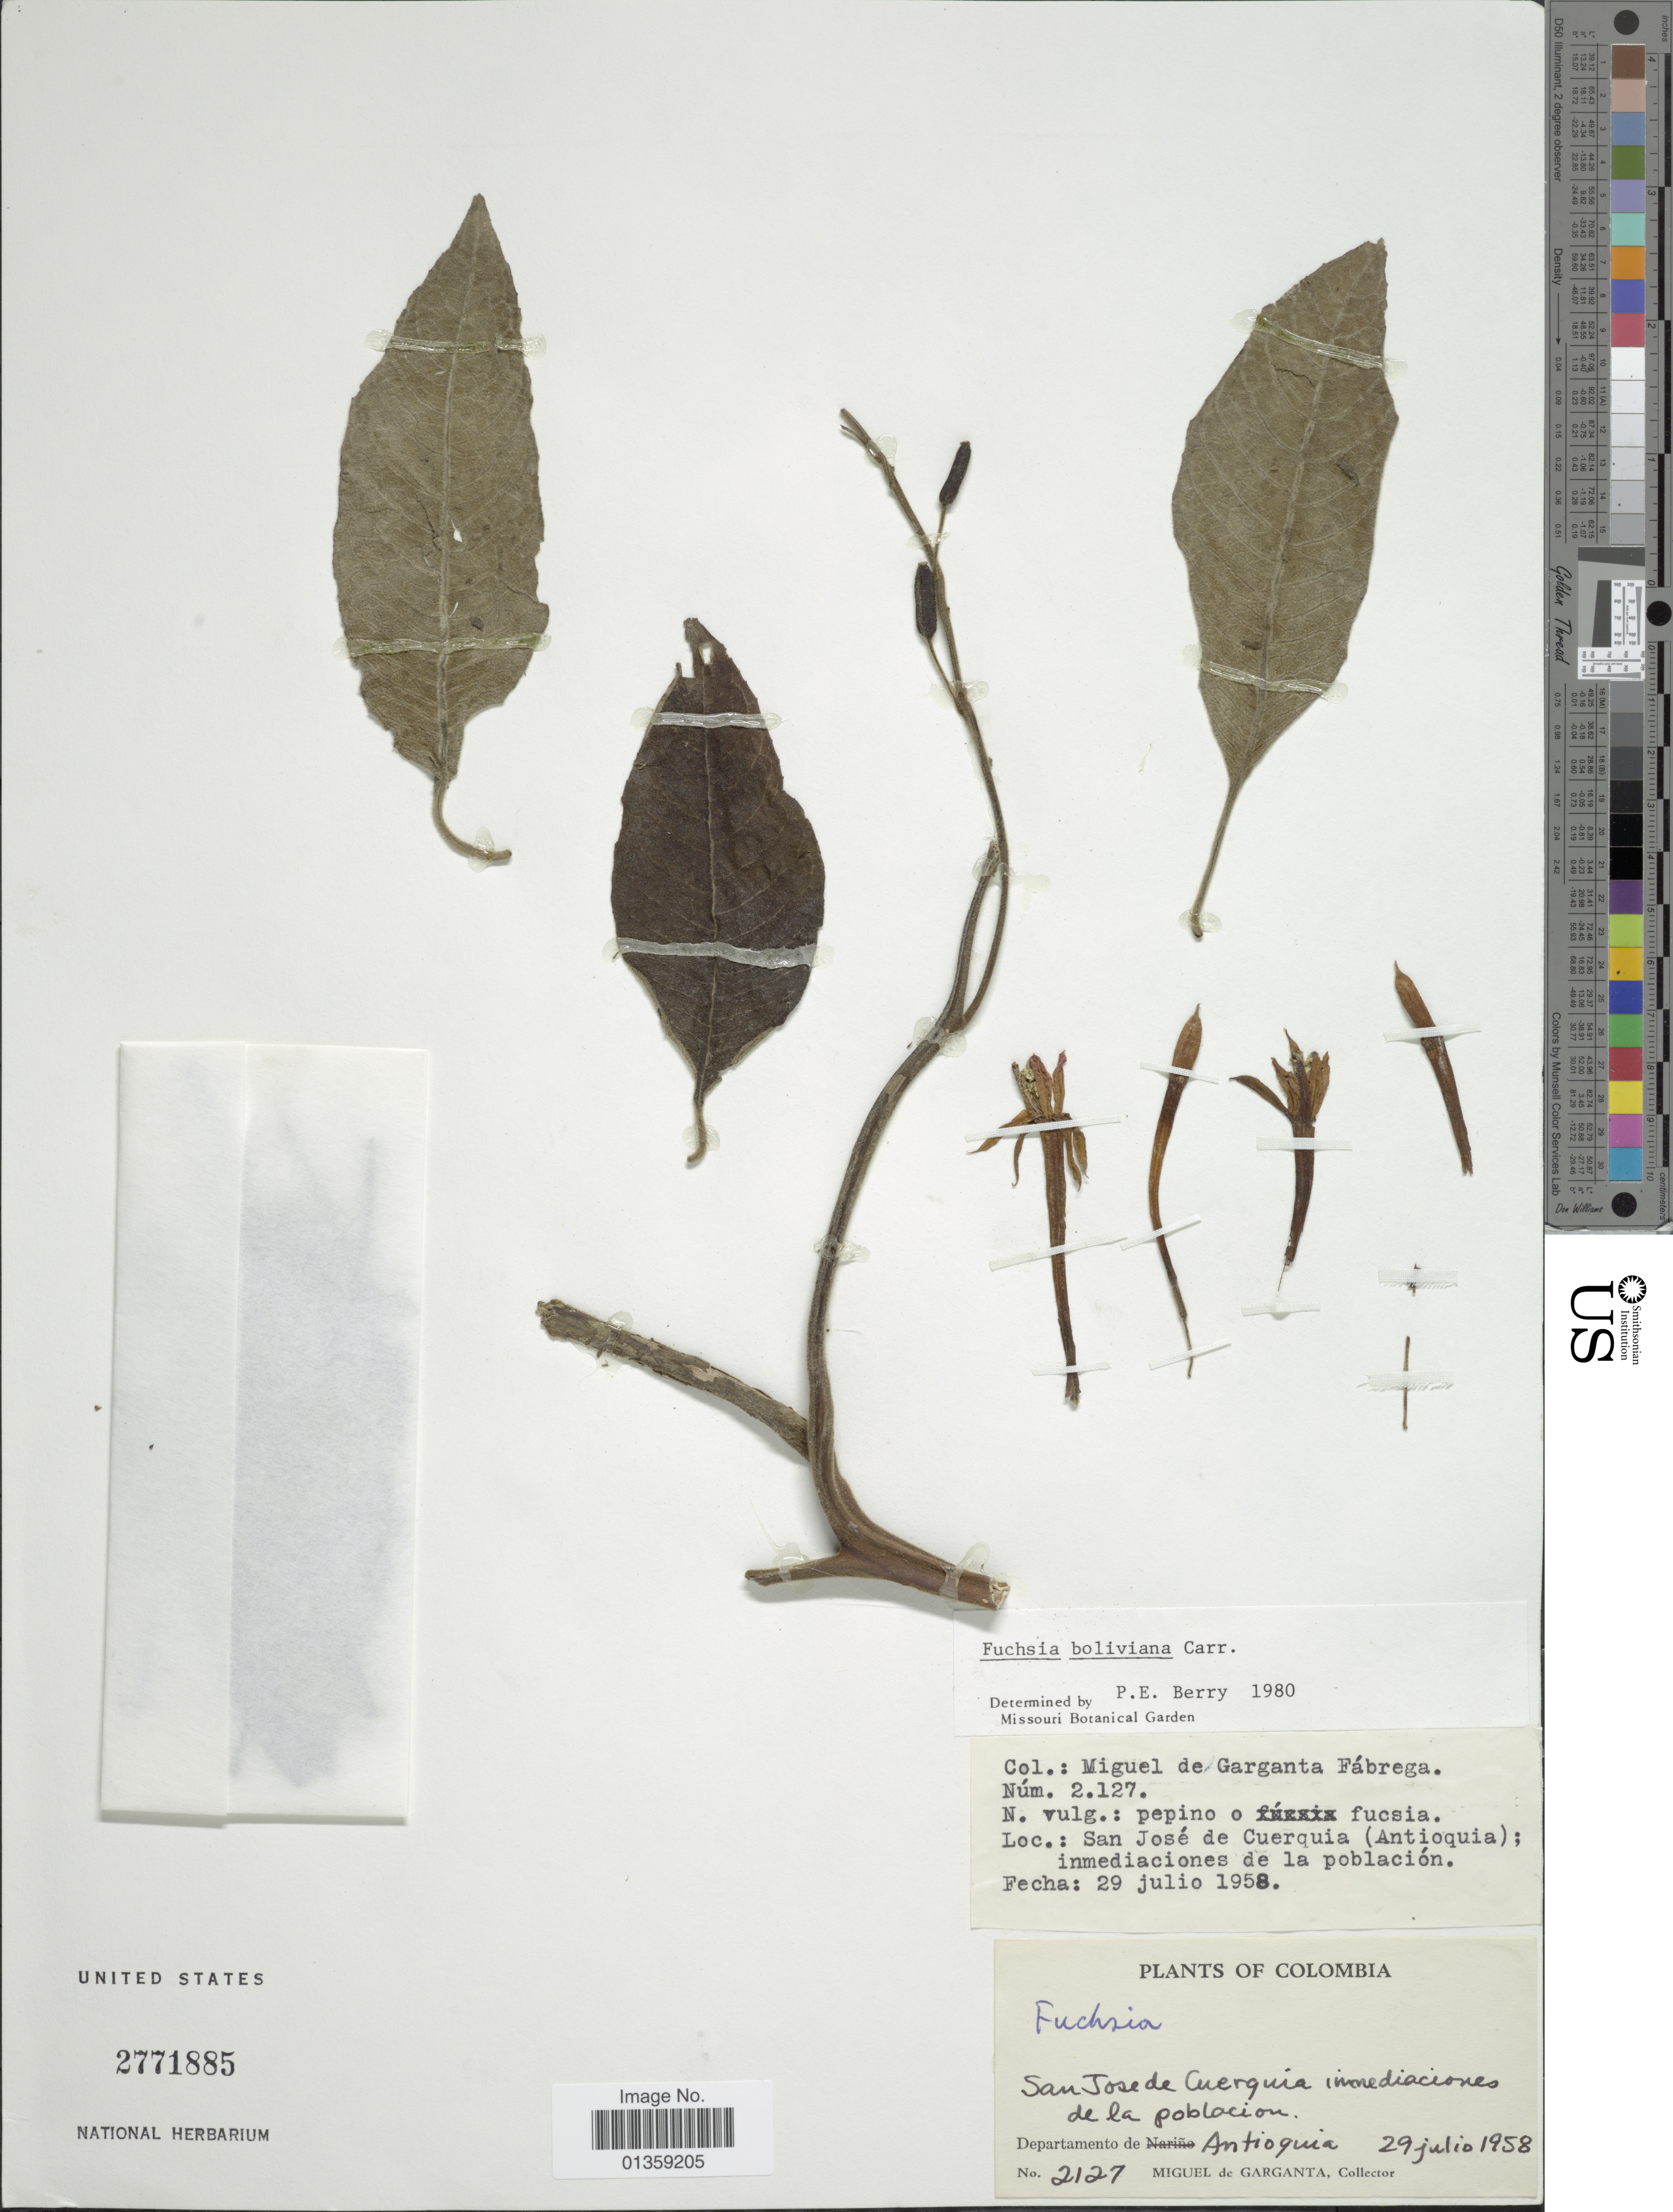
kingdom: Plantae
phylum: Tracheophyta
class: Magnoliopsida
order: Myrtales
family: Onagraceae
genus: Fuchsia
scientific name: Fuchsia boliviana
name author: Carrière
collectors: M. Garganta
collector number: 2127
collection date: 1958-07-29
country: Colombia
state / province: Antioquia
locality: San José de Cuerquia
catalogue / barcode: US 2771885